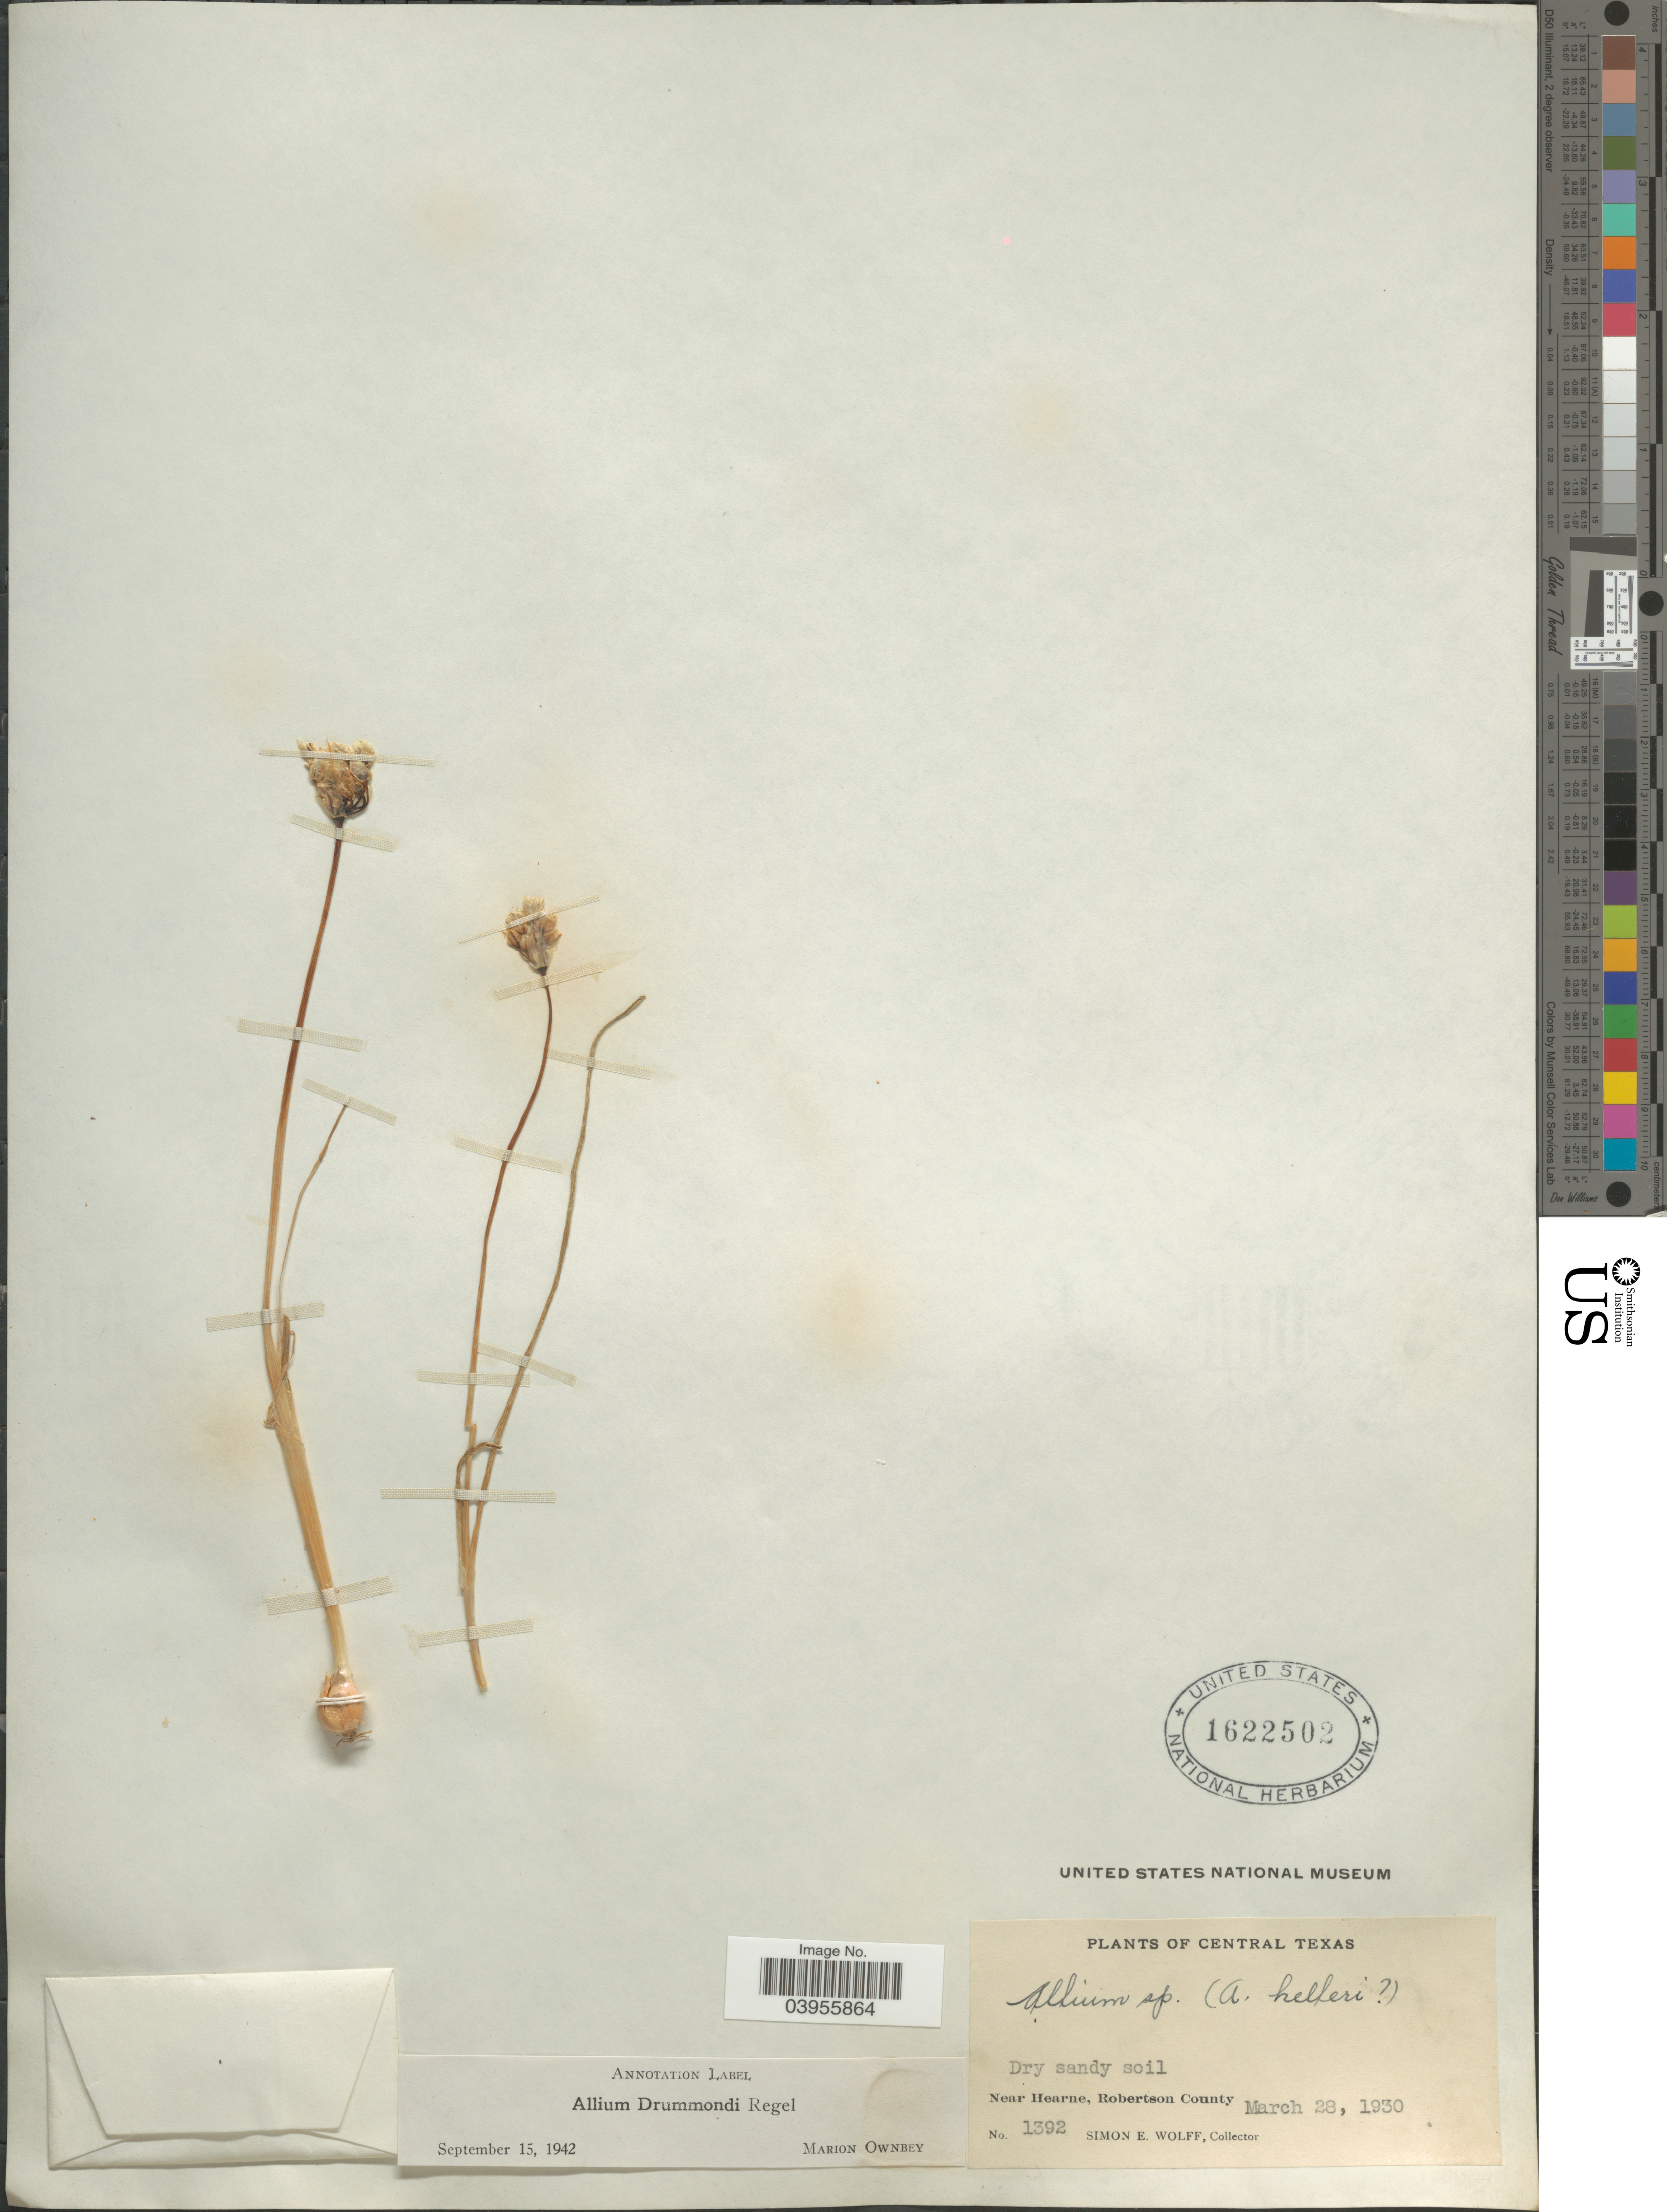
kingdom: Plantae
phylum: Tracheophyta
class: Liliopsida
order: Asparagales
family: Amaryllidaceae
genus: Allium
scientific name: Allium drummondii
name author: Regel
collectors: S. E. Wolff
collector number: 1392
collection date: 1930-03-28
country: United States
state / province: Texas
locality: Near Hearne, Robertson County.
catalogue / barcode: US 1622502